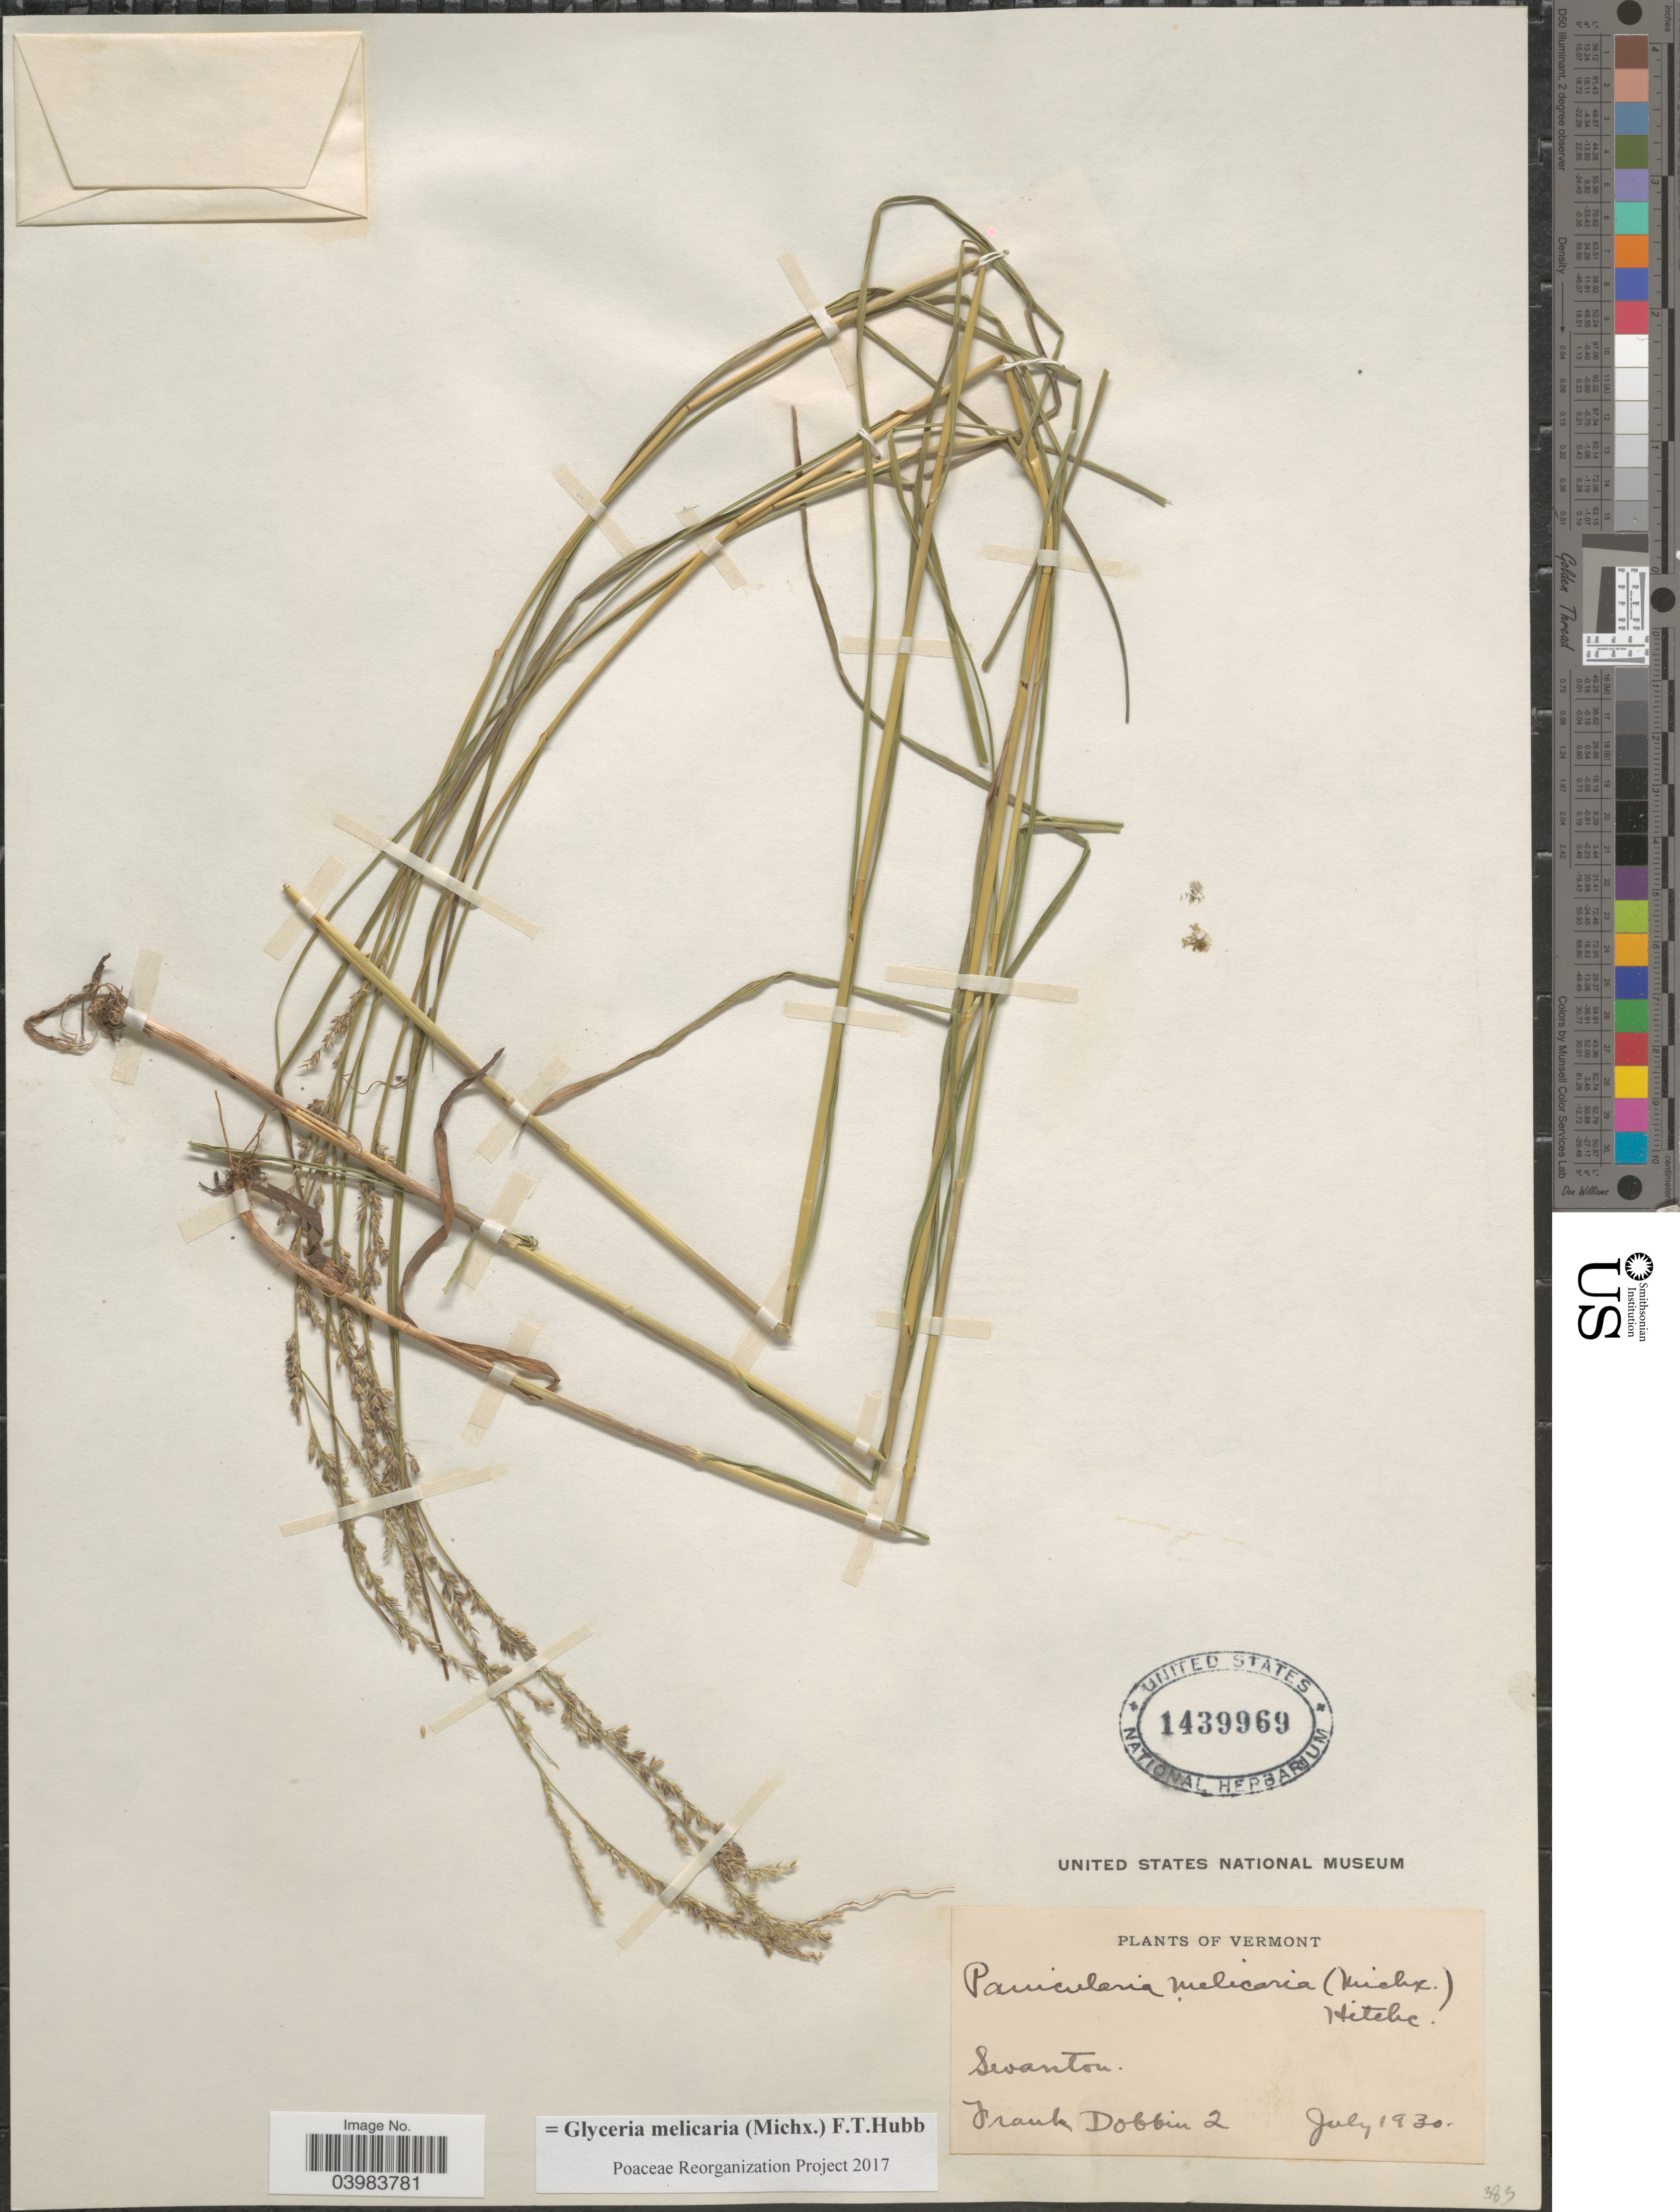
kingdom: Plantae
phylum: Tracheophyta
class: Liliopsida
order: Poales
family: Poaceae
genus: Glyceria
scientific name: Glyceria melicaria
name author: (Michx.) F.T. Hubb.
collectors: F. Dobbin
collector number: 2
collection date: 1930-07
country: United States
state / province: Vermont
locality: Swanton.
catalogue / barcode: US 1439969